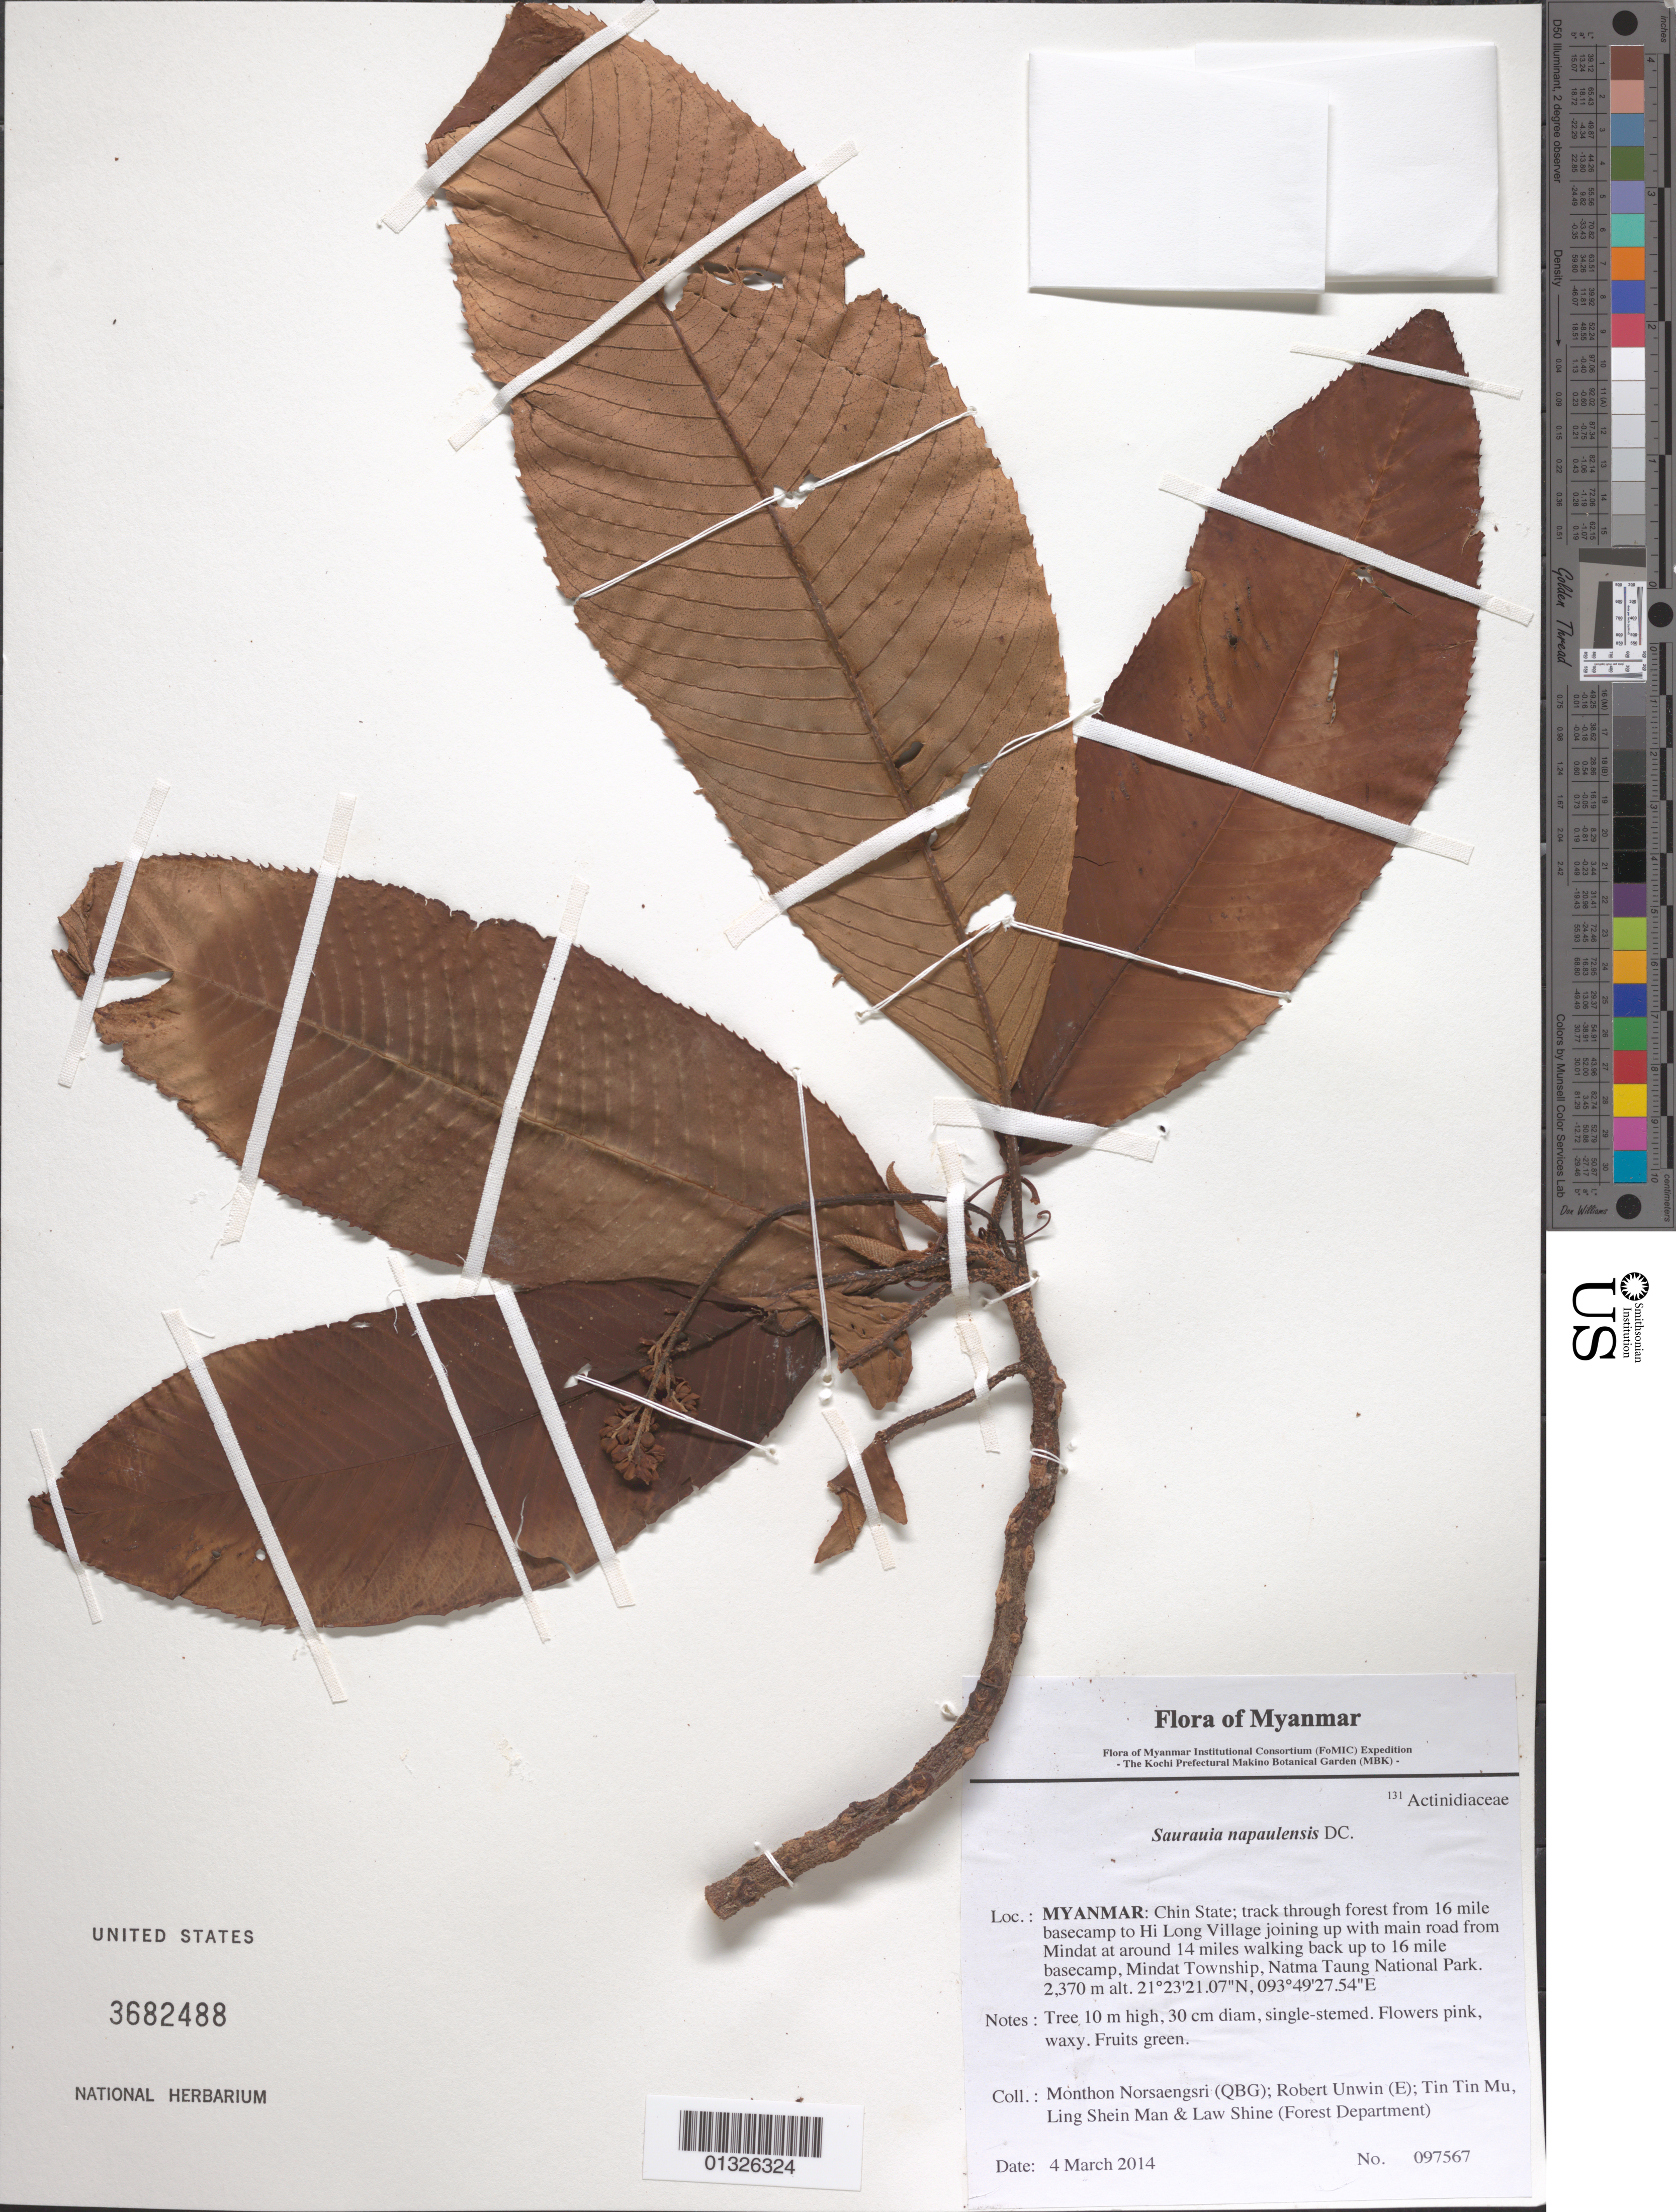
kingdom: Plantae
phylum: Tracheophyta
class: Magnoliopsida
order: Ericales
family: Actinidiaceae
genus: Saurauia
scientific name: Saurauia napaulensis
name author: DC.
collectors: M. Norsaengsri, R. Unwin, Tin Tin Mu, Ling Shein Man & L. Shine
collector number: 97567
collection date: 2014-03-04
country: Myanmar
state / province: Chin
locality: Track through forest from 16 mile basecamp to Hi Long Village joining up with main road from Mindat at around 14 miles walking back up to 16 mile basecamp, Mindat Township, Natma Taung National Park.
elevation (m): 2370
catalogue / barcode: US 3682488